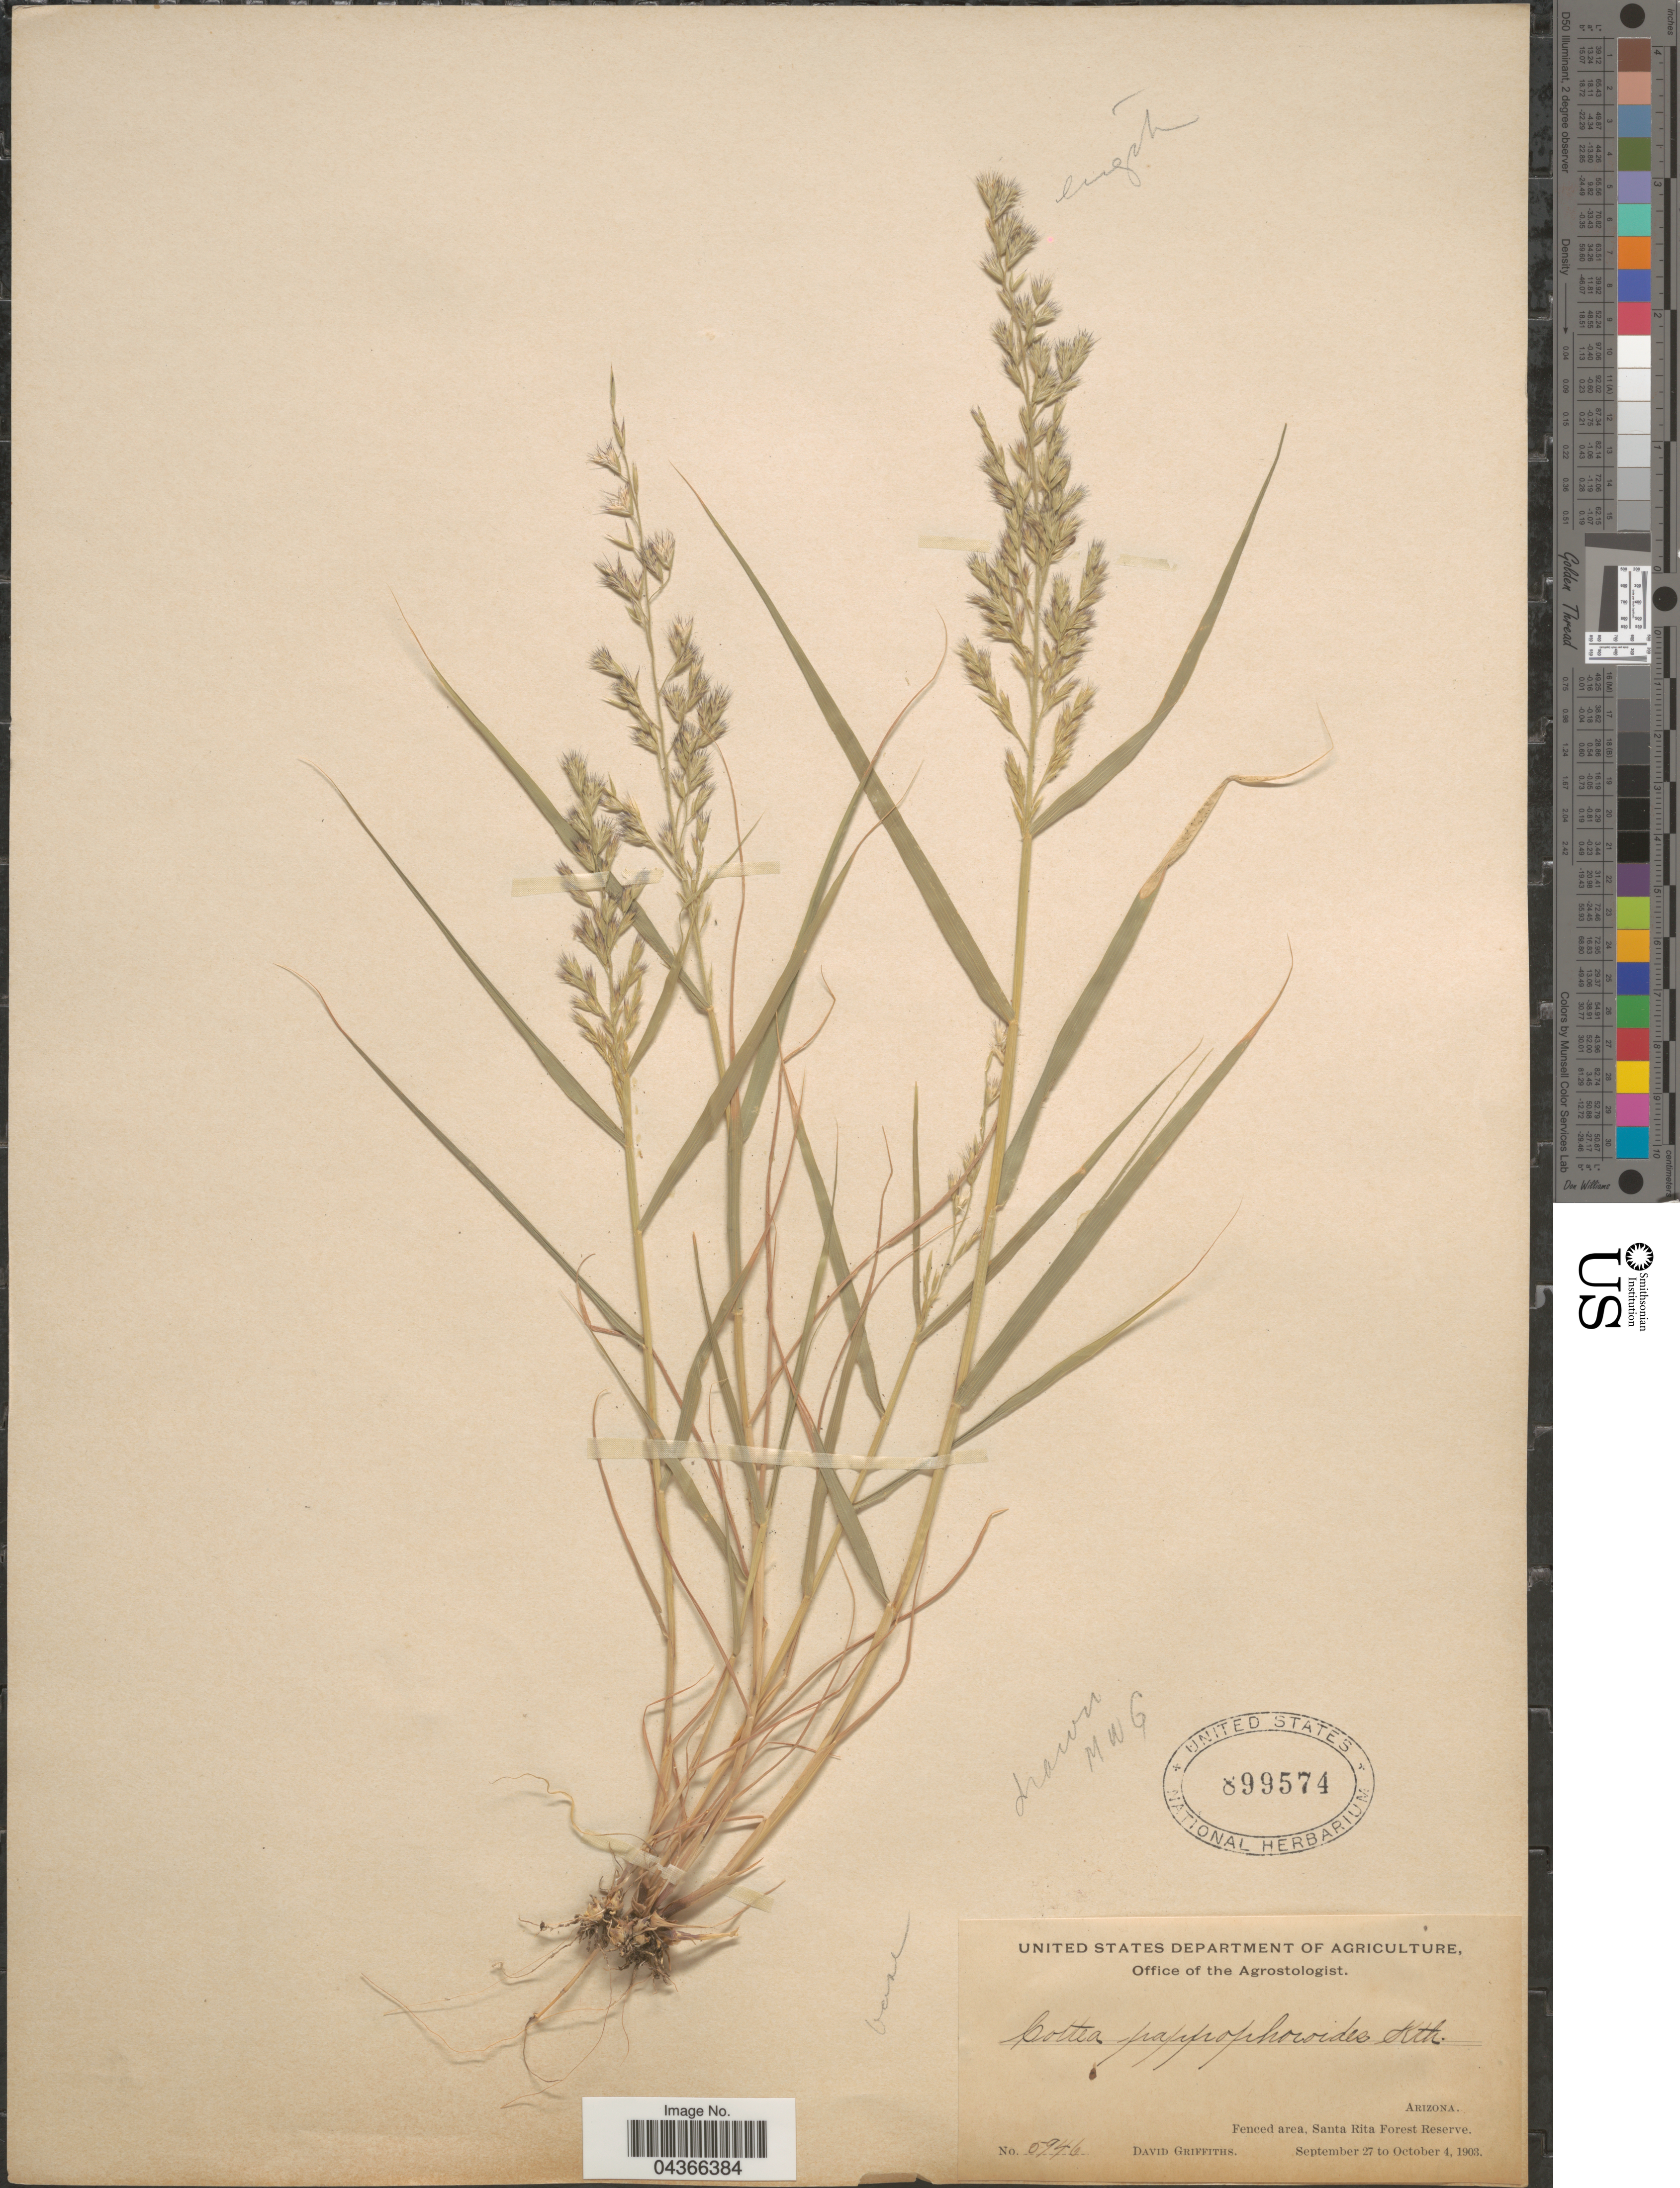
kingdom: Plantae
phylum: Tracheophyta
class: Liliopsida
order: Poales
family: Poaceae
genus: Cottea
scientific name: Cottea pappophoroides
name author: Kunth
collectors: D. Griffiths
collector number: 5946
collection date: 1903-09-27/1903-10-04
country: United States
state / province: Arizona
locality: Fenced area, Santa Rita Forest Reserve.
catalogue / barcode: US 899574